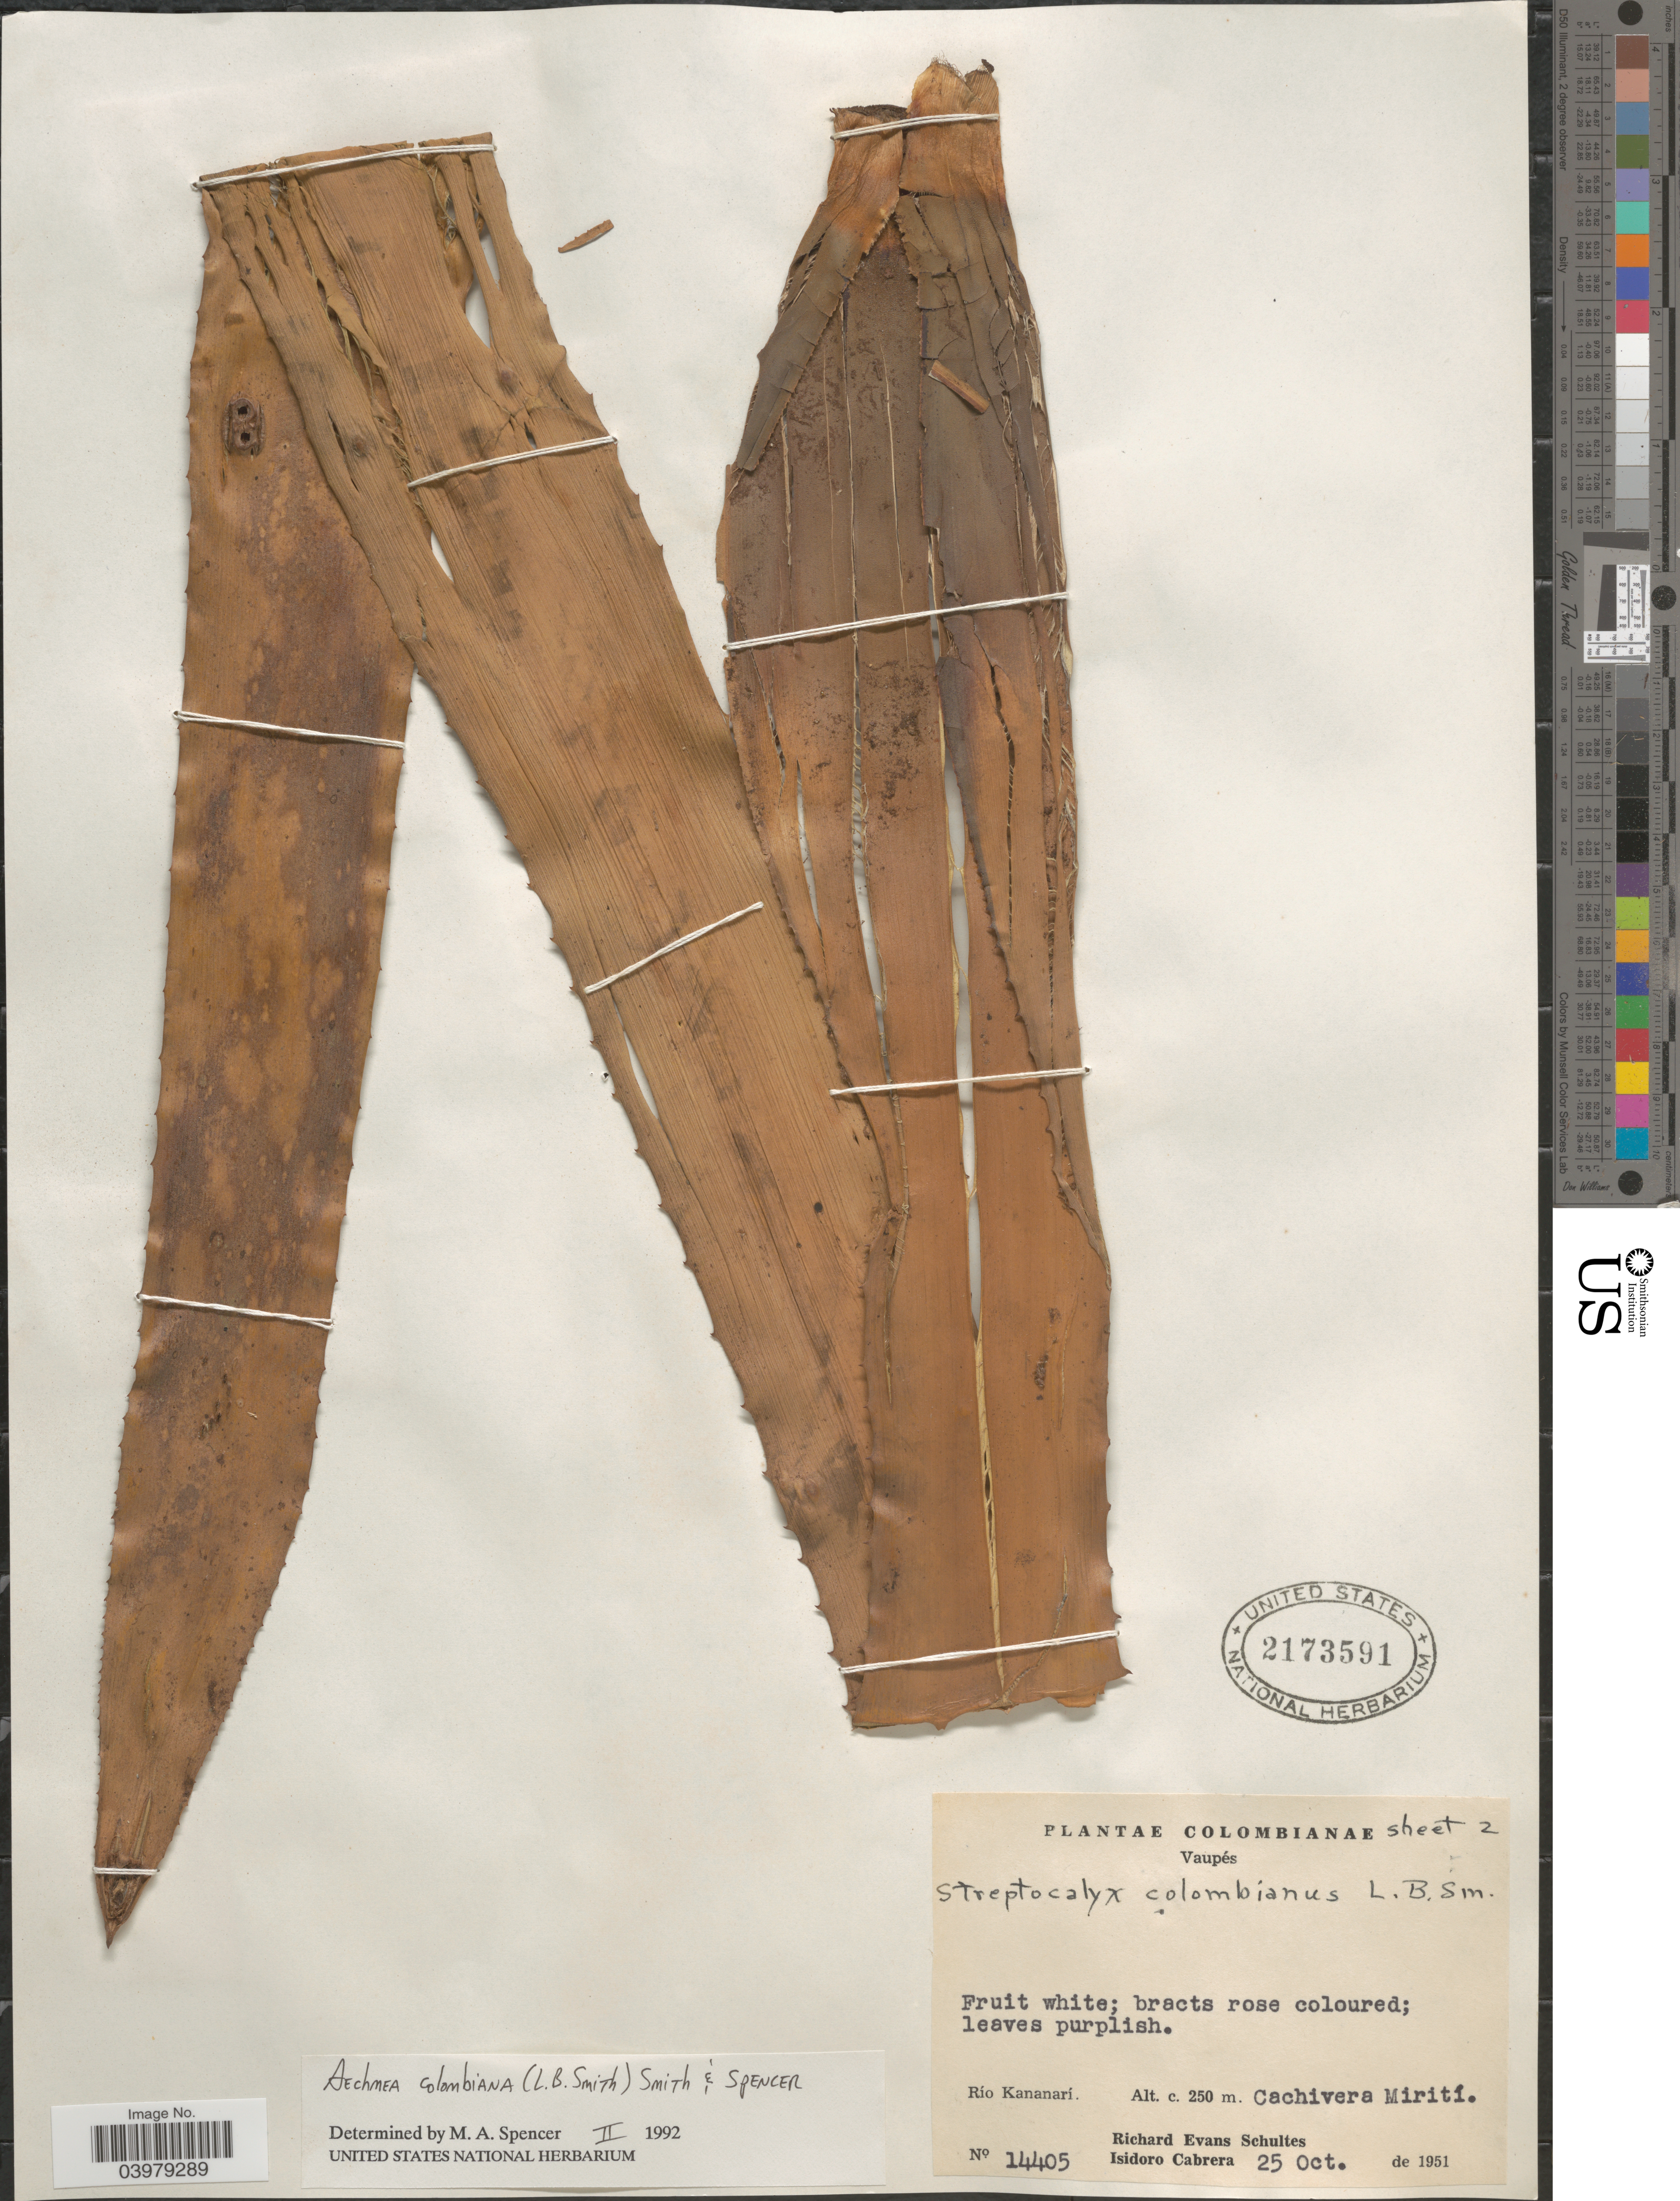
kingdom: Plantae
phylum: Tracheophyta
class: Liliopsida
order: Poales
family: Bromeliaceae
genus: Aechmea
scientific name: Aechmea colombiana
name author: (L.B. Sm.) L.B. Sm. & M.A. Spencer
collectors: R. E. Schultes & I. Cabrera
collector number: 14405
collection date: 1951-10-25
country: Colombia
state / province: Vaupés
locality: Río Kananarí. Cachivera Mirití.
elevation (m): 250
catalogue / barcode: US 2173591